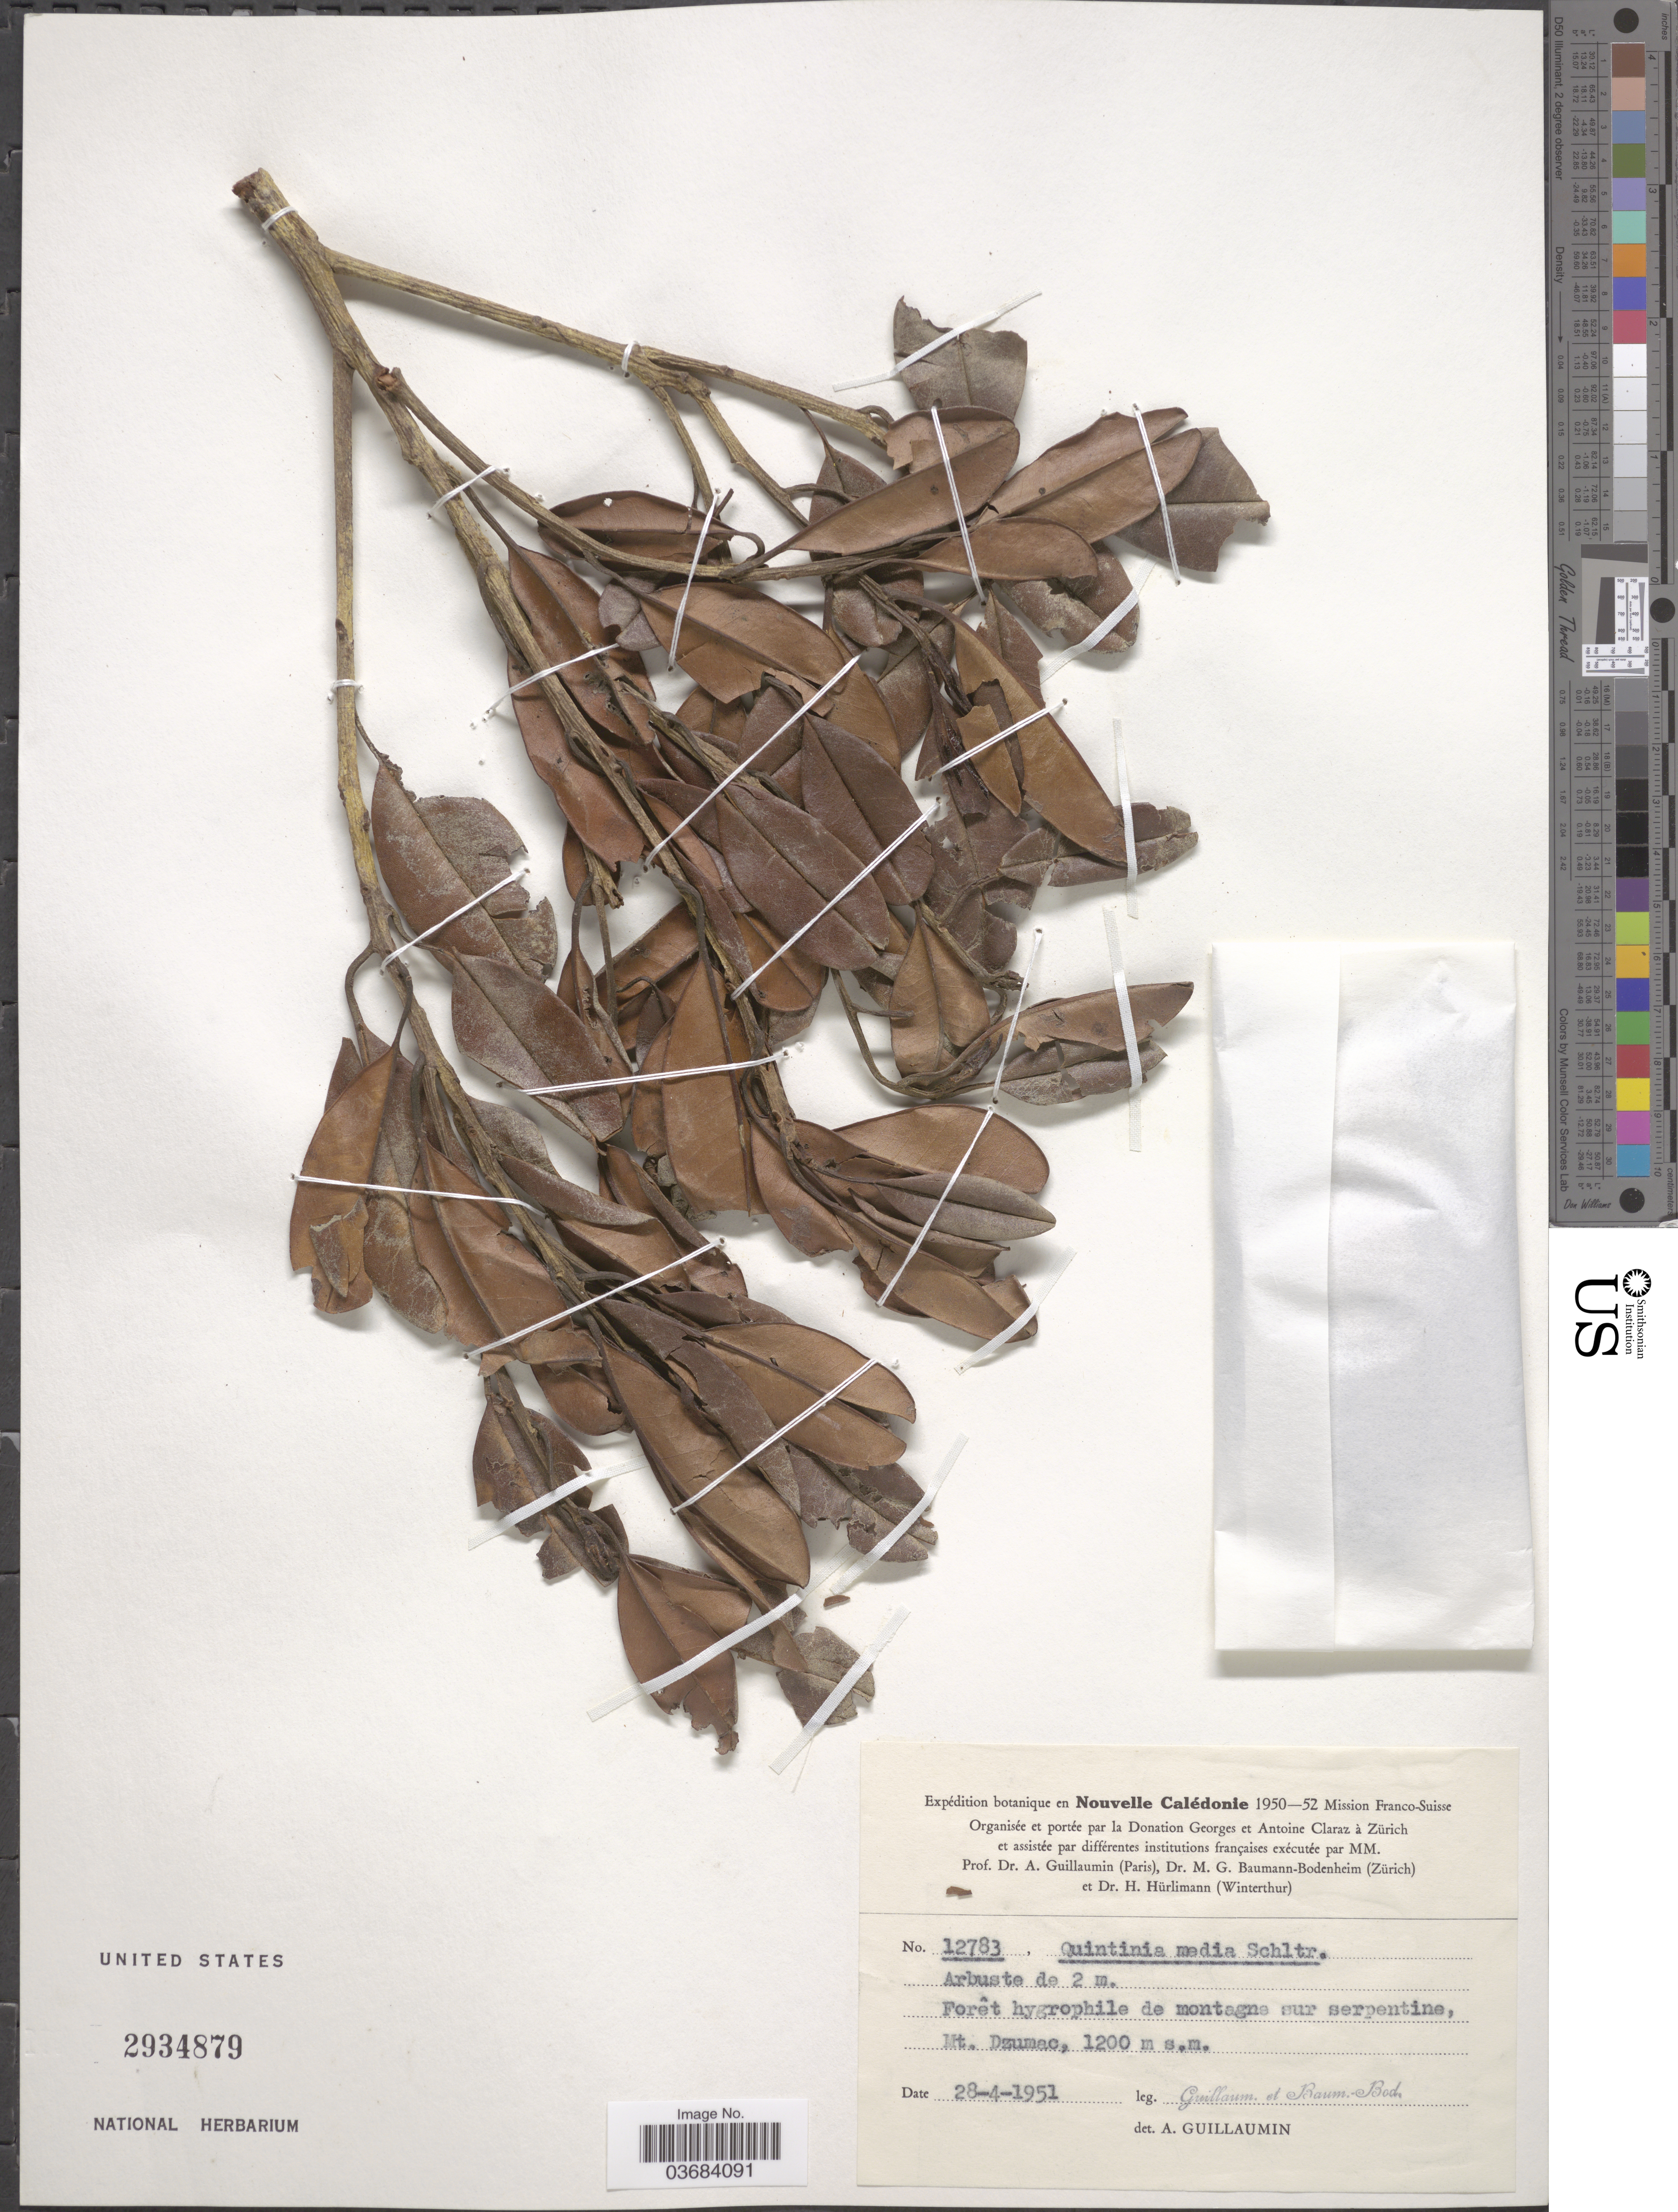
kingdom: Plantae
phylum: Tracheophyta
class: Magnoliopsida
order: Paracryphiales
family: Paracryphiaceae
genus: Quintinia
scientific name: Quintinia media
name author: (Baill.) Guillaumin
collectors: A. Guillaumin & M. G. Baumann-Bodenheim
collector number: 12783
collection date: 1951-04-28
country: New Caledonia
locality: Expédition botanique en Nouvelle Calédonie 1950-52 Mission Franco-Suisse. Mt. Dzumac.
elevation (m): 1200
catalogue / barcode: US 2934879